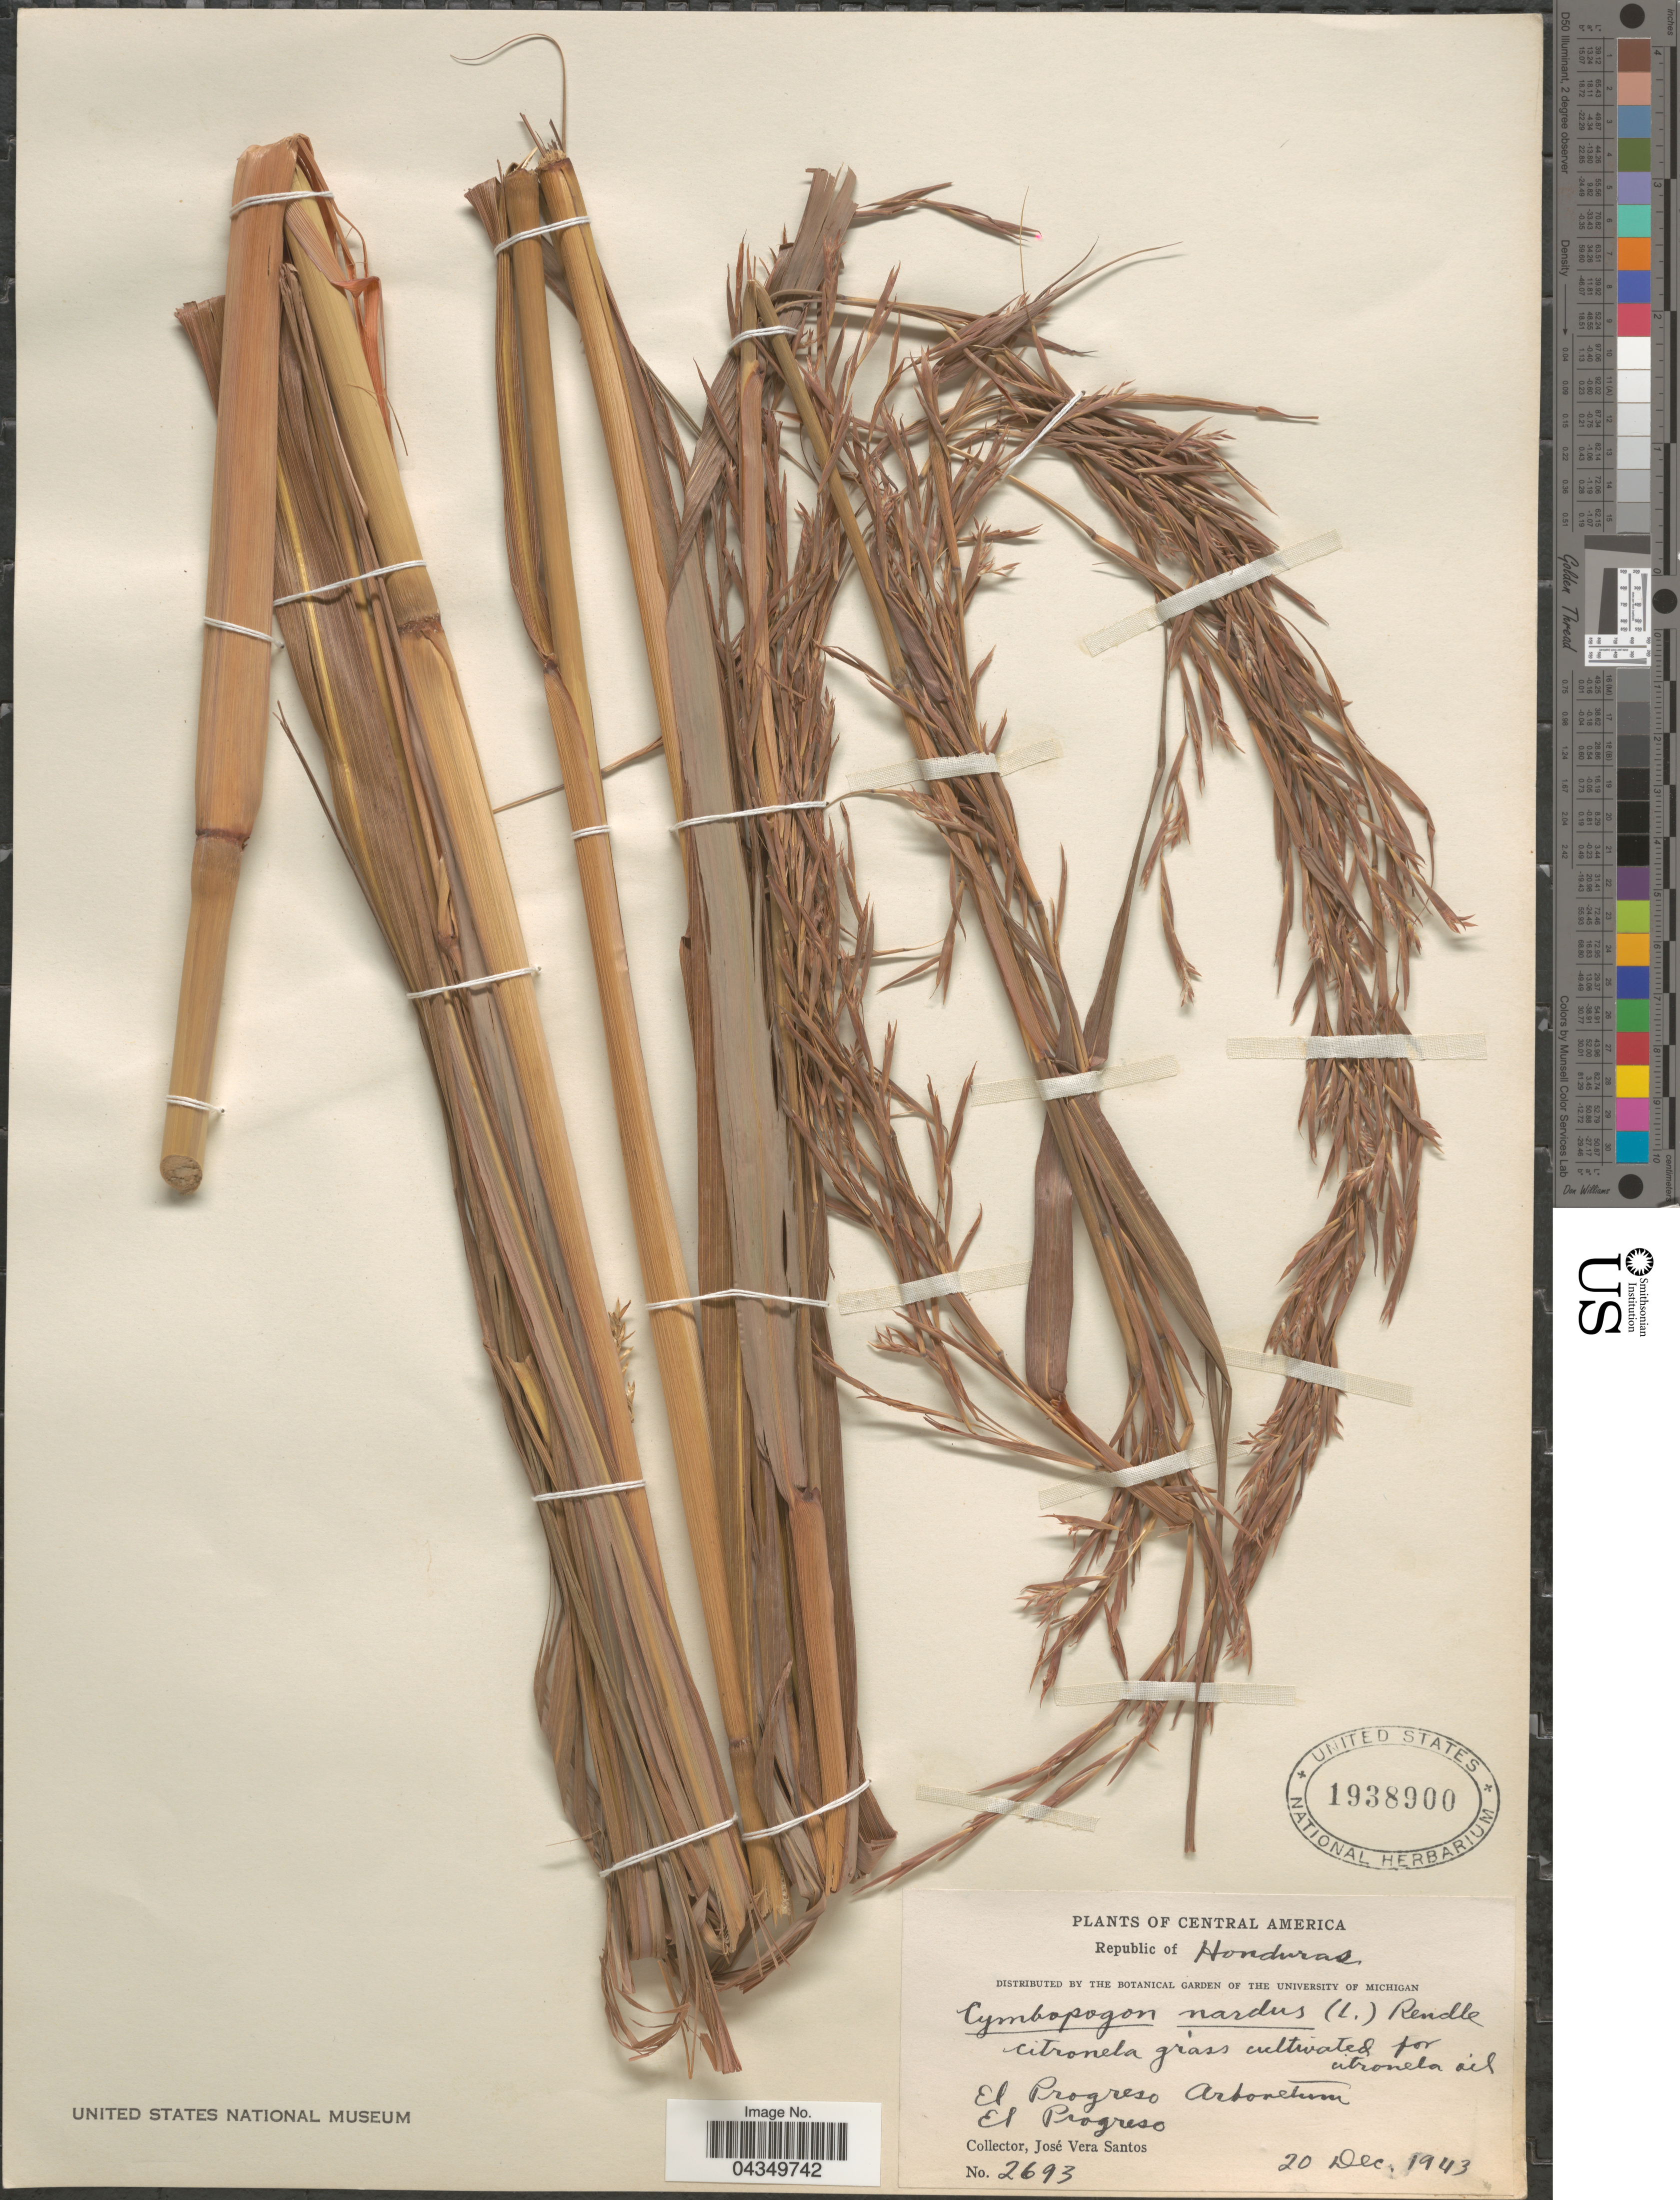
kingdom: Plantae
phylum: Tracheophyta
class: Liliopsida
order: Poales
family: Poaceae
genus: Cymbopogon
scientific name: Cymbopogon nardus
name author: (L.) Rendle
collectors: J. Vera Santos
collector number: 2693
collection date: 1943-12-20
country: Honduras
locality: Republic of Honduras. El Progreso Arboretum. El Progreso.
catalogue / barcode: US 1938900